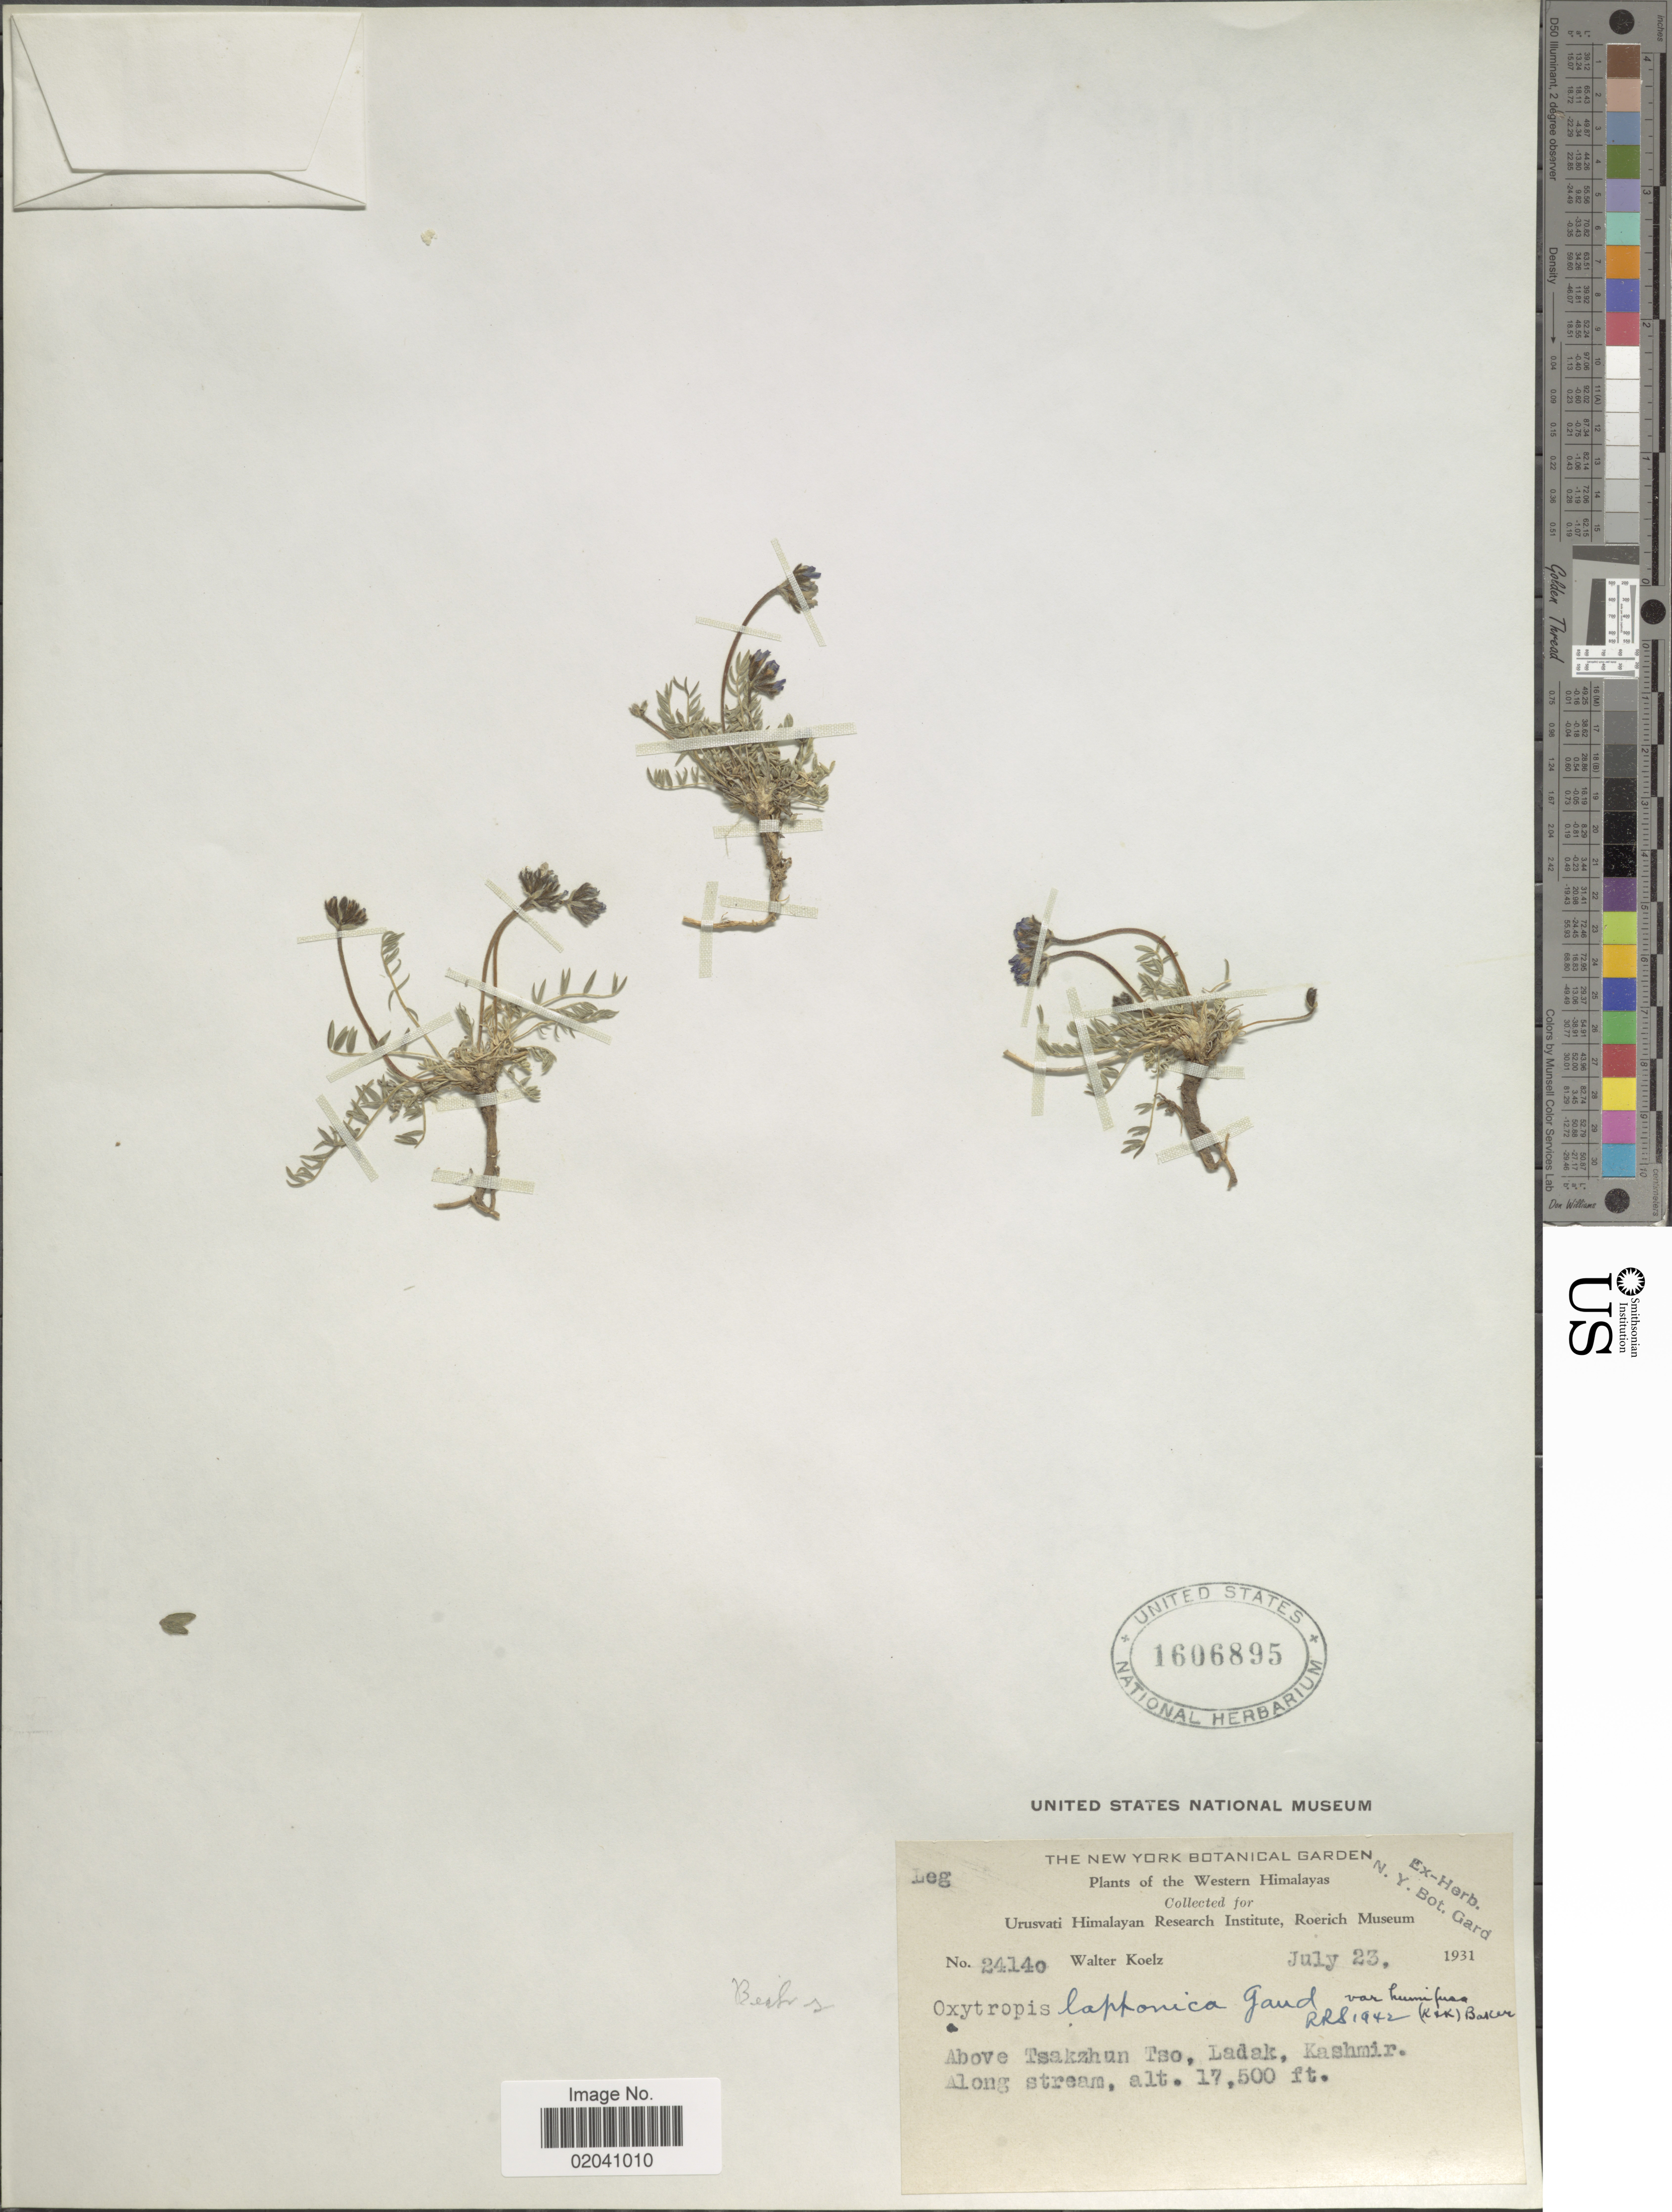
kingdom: Plantae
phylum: Tracheophyta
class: Magnoliopsida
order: Fabales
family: Fabaceae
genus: Oxytropis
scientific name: Oxytropis lapponica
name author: (Wahlenb.) Gay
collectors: W. N. Koelz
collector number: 2414c*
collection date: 1931-07-23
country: India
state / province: Ladakh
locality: Western Himalayas, above Tsakzhun Tso, Ladak, Kashmir, along stream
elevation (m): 5334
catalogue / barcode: US 1606895